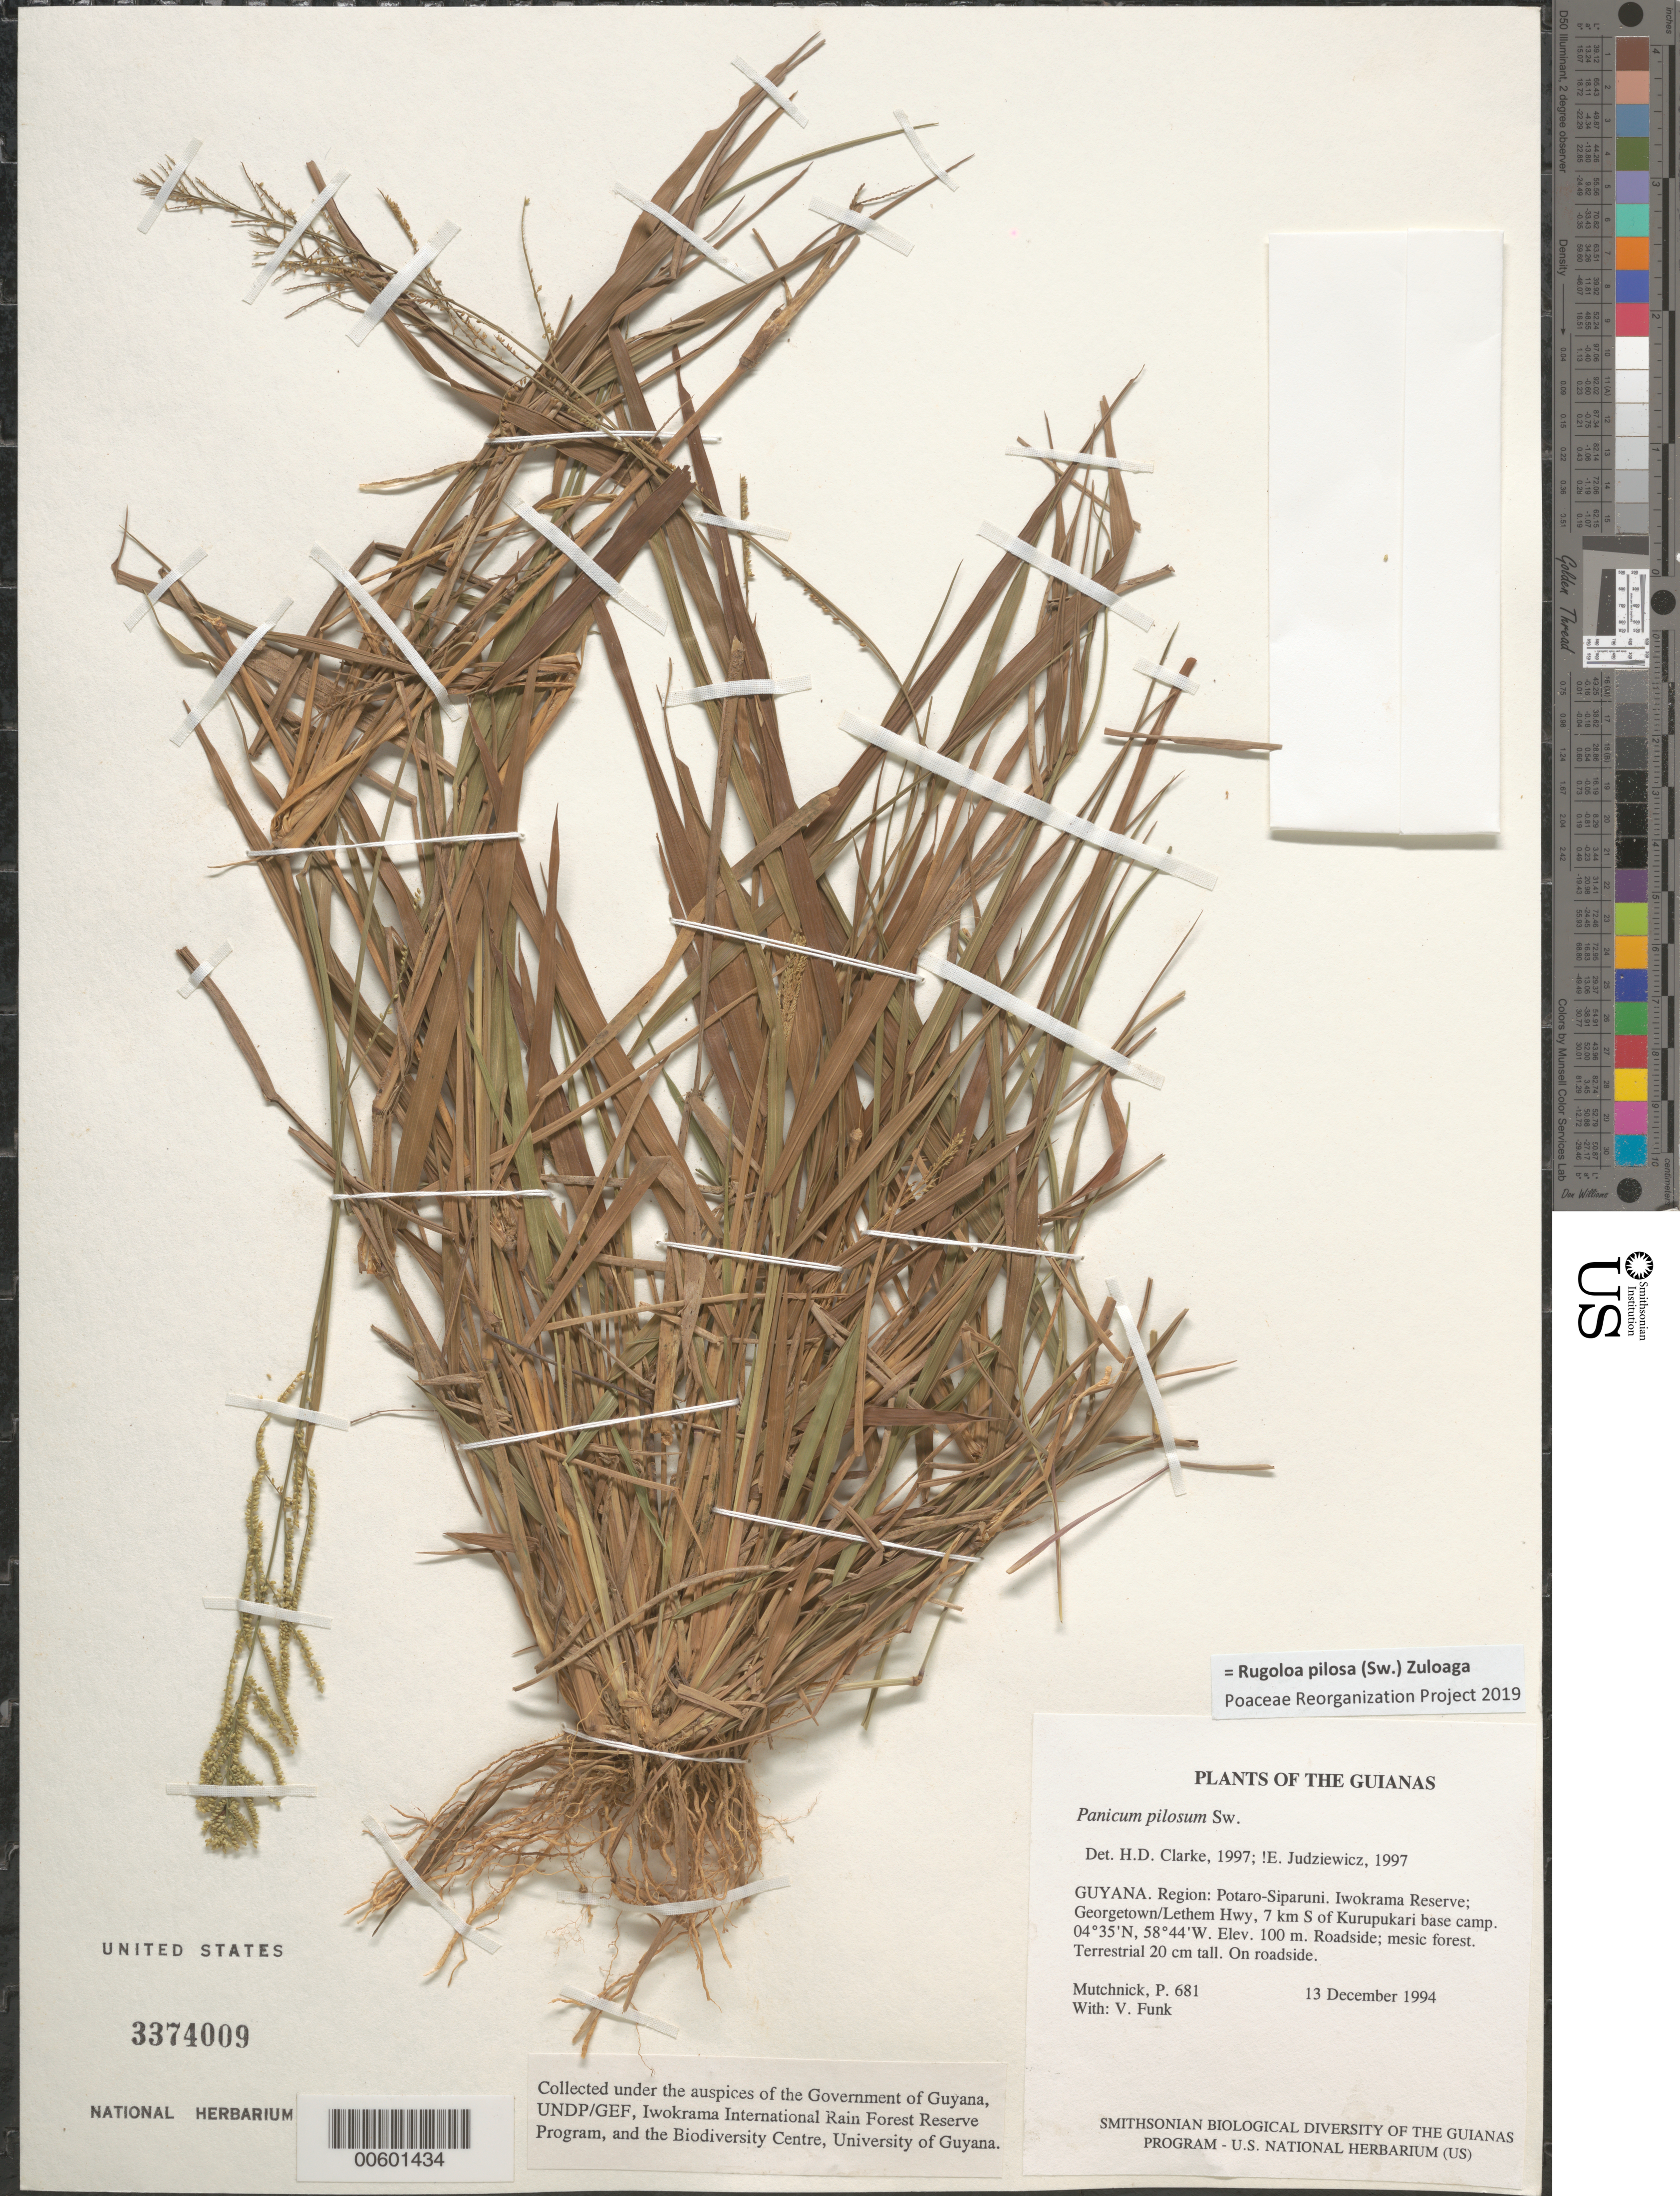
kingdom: Plantae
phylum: Tracheophyta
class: Liliopsida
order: Poales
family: Poaceae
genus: Panicum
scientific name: Panicum pilosum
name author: Sw.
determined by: Judziewicz, E. J.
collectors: P. Mutchnick & V. Funk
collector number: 681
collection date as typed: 13 December 1994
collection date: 1994-12-13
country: Guyana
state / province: Potaro-Siparuni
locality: Iwokrama Reserve; Georgetown/Lethem Hwy, 7 km S of Kurupukari base camp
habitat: Roadside; mesic forest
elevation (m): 100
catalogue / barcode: US 3374009